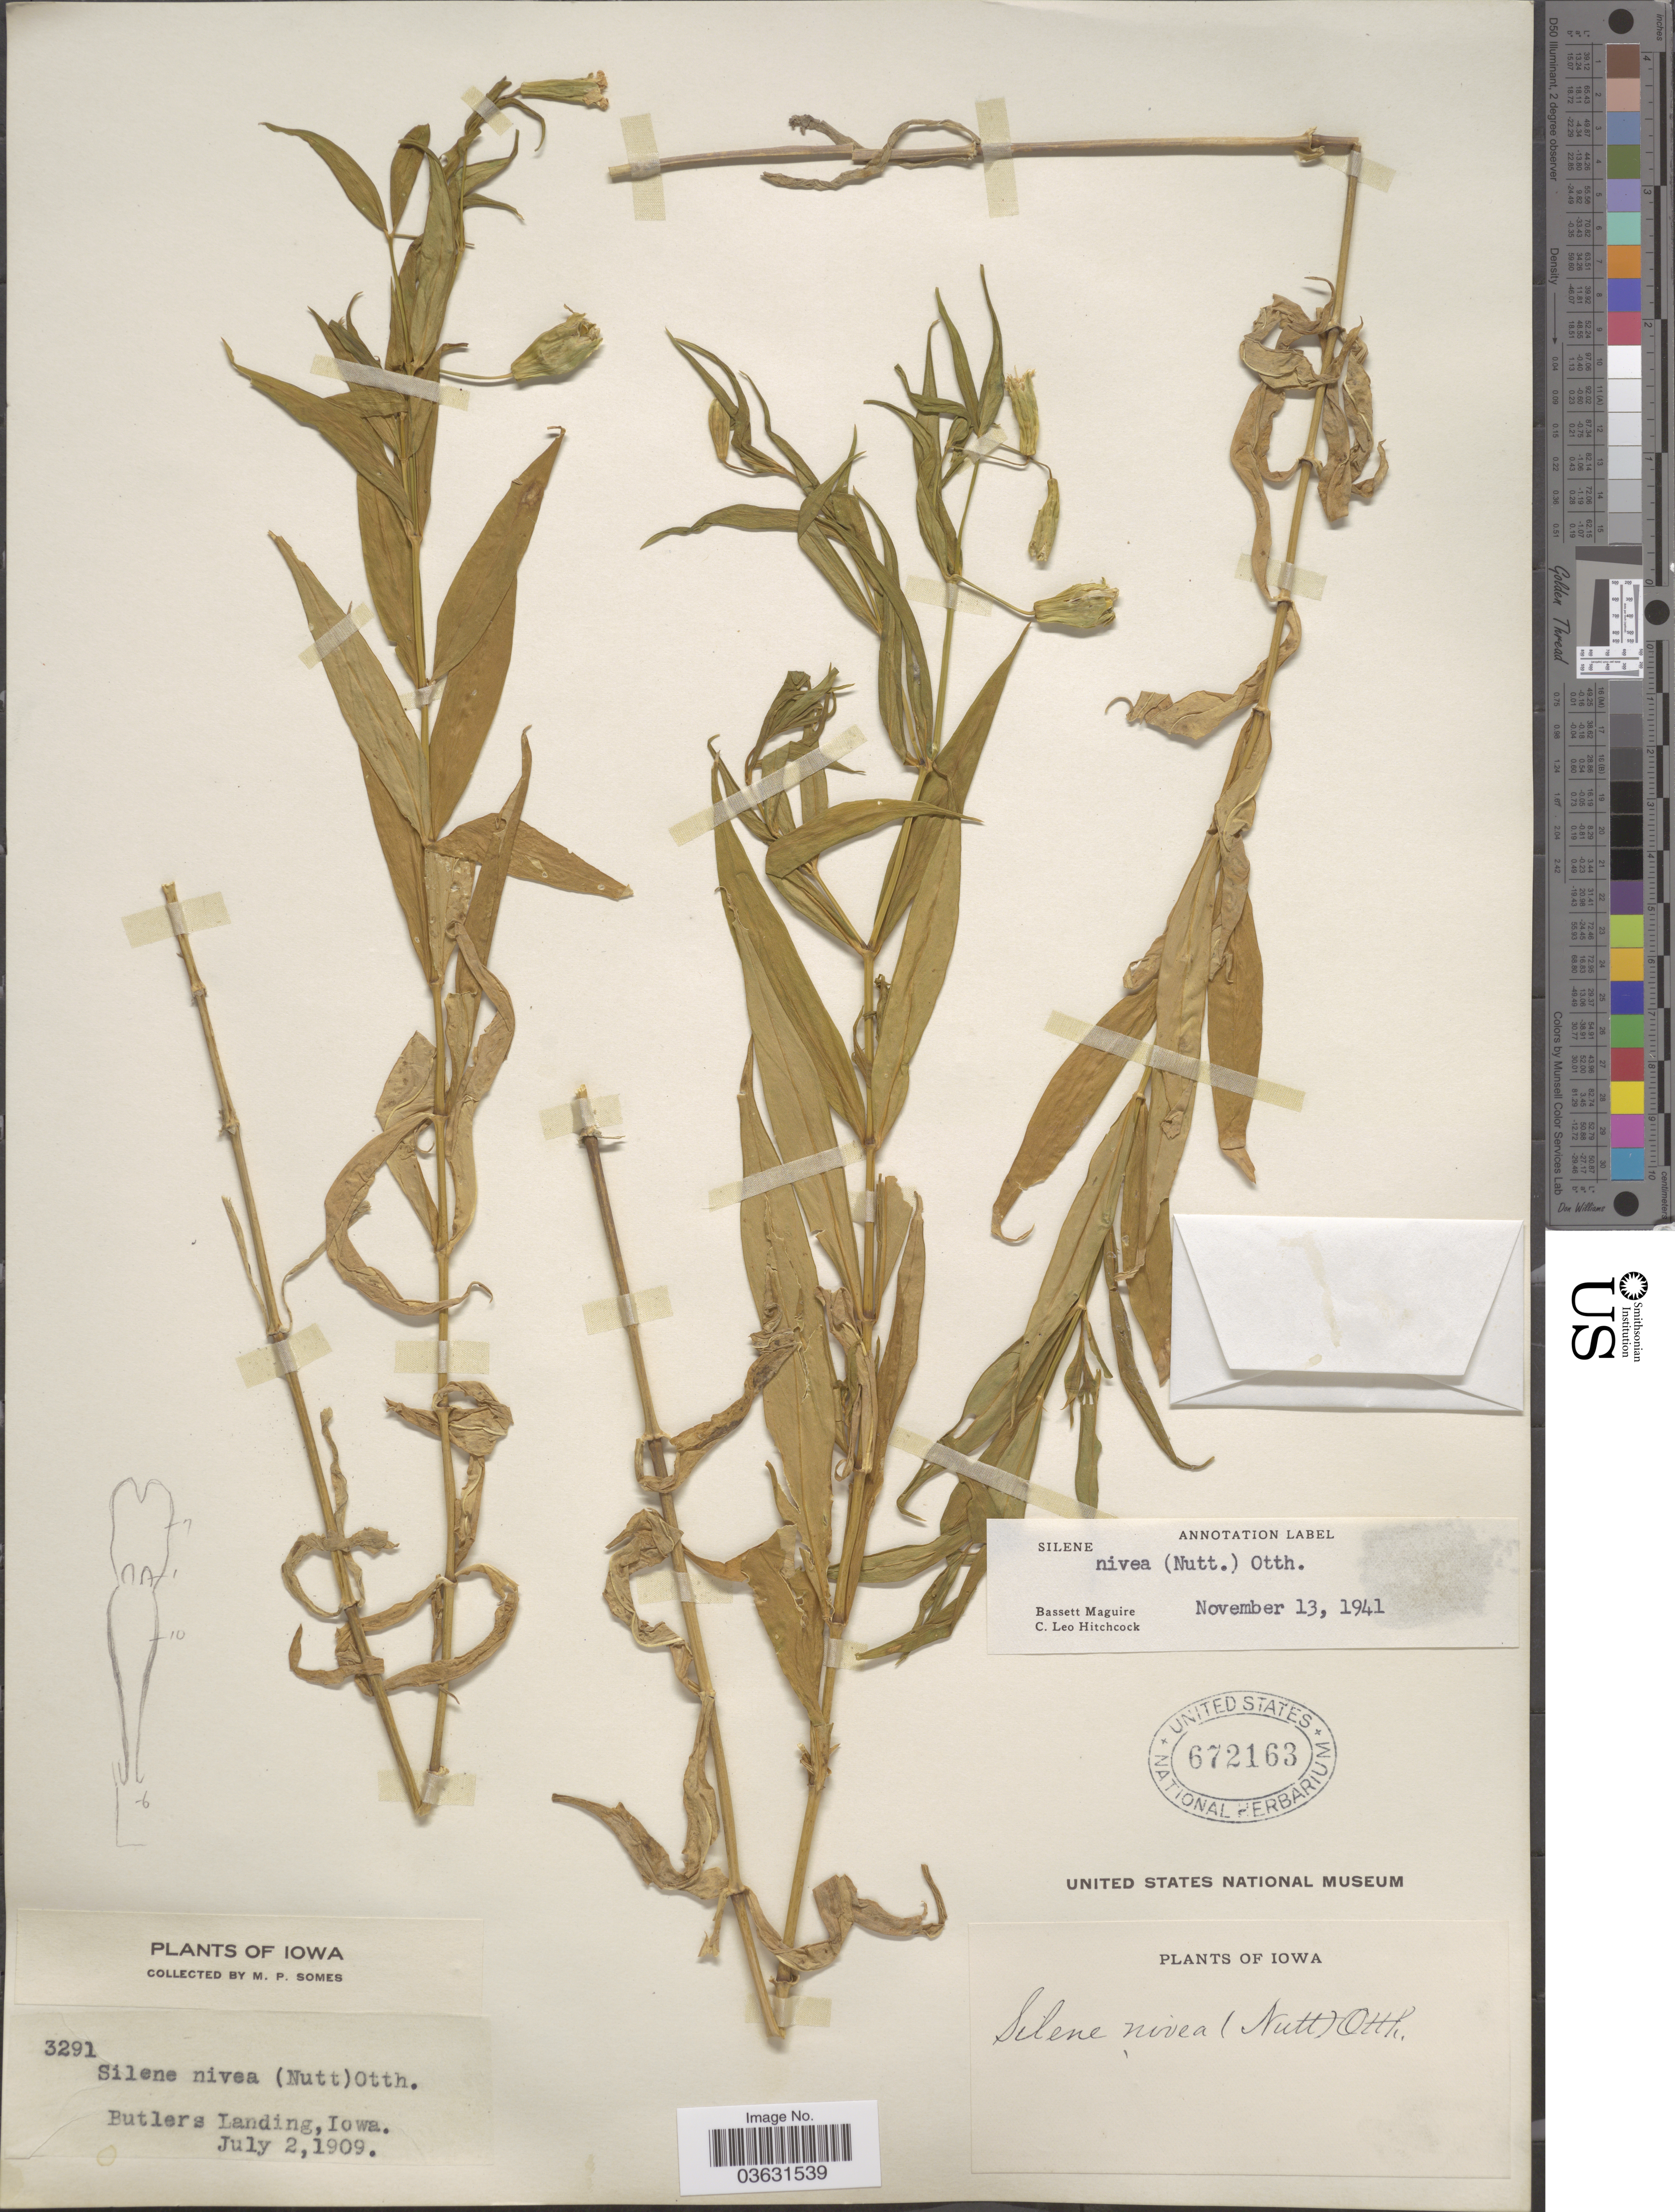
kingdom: Plantae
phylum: Tracheophyta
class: Magnoliopsida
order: Caryophyllales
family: Caryophyllaceae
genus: Silene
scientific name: Silene nivea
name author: (Nutt.) Muhl. ex DC.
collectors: M. Somes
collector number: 3291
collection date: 1909-07-02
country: United States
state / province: Iowa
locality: Butlers Landing.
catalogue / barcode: US 672163